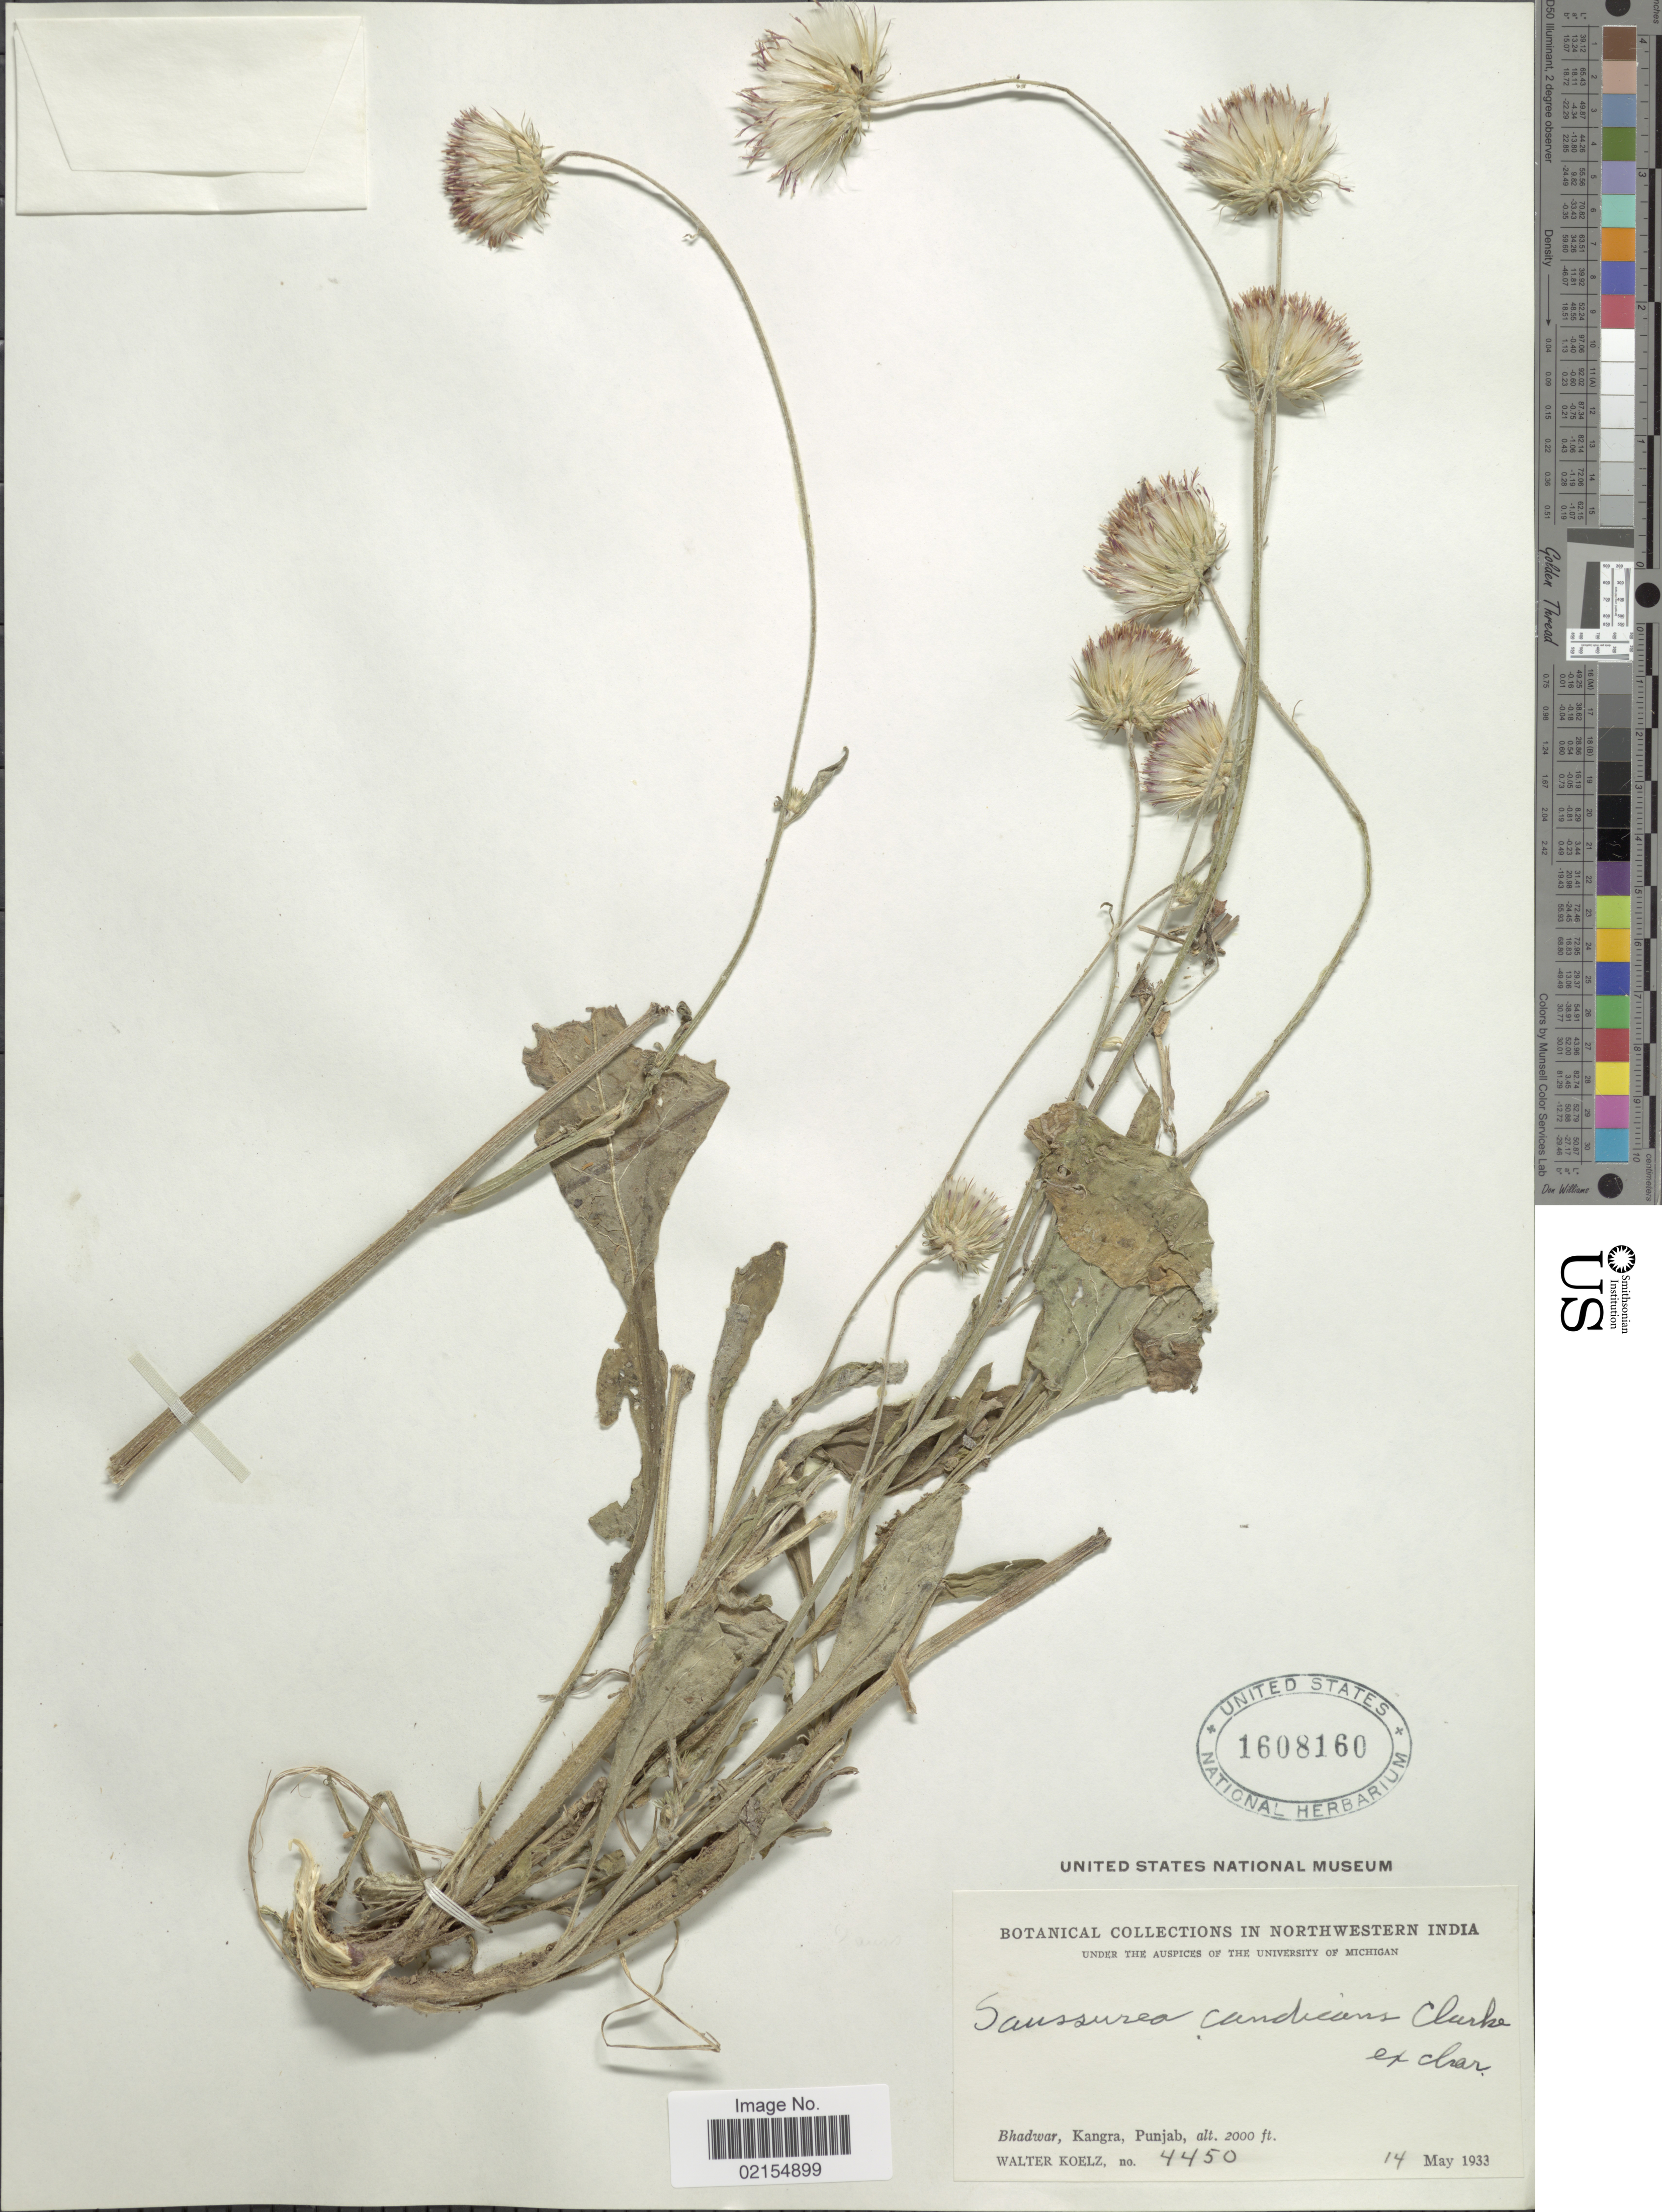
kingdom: Plantae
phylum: Tracheophyta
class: Magnoliopsida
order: Asterales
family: Asteraceae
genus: Himalaiella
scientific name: Himalaiella heteromalla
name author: (D. Don) Raab-Straube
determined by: Chen, Yousheng S.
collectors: W. N. Koelz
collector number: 4450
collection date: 1933-05-14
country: India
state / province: Himachal Pradesh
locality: In Northwestern India, Bhadwar, Kangra, Punjab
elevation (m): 610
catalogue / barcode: US 1608160